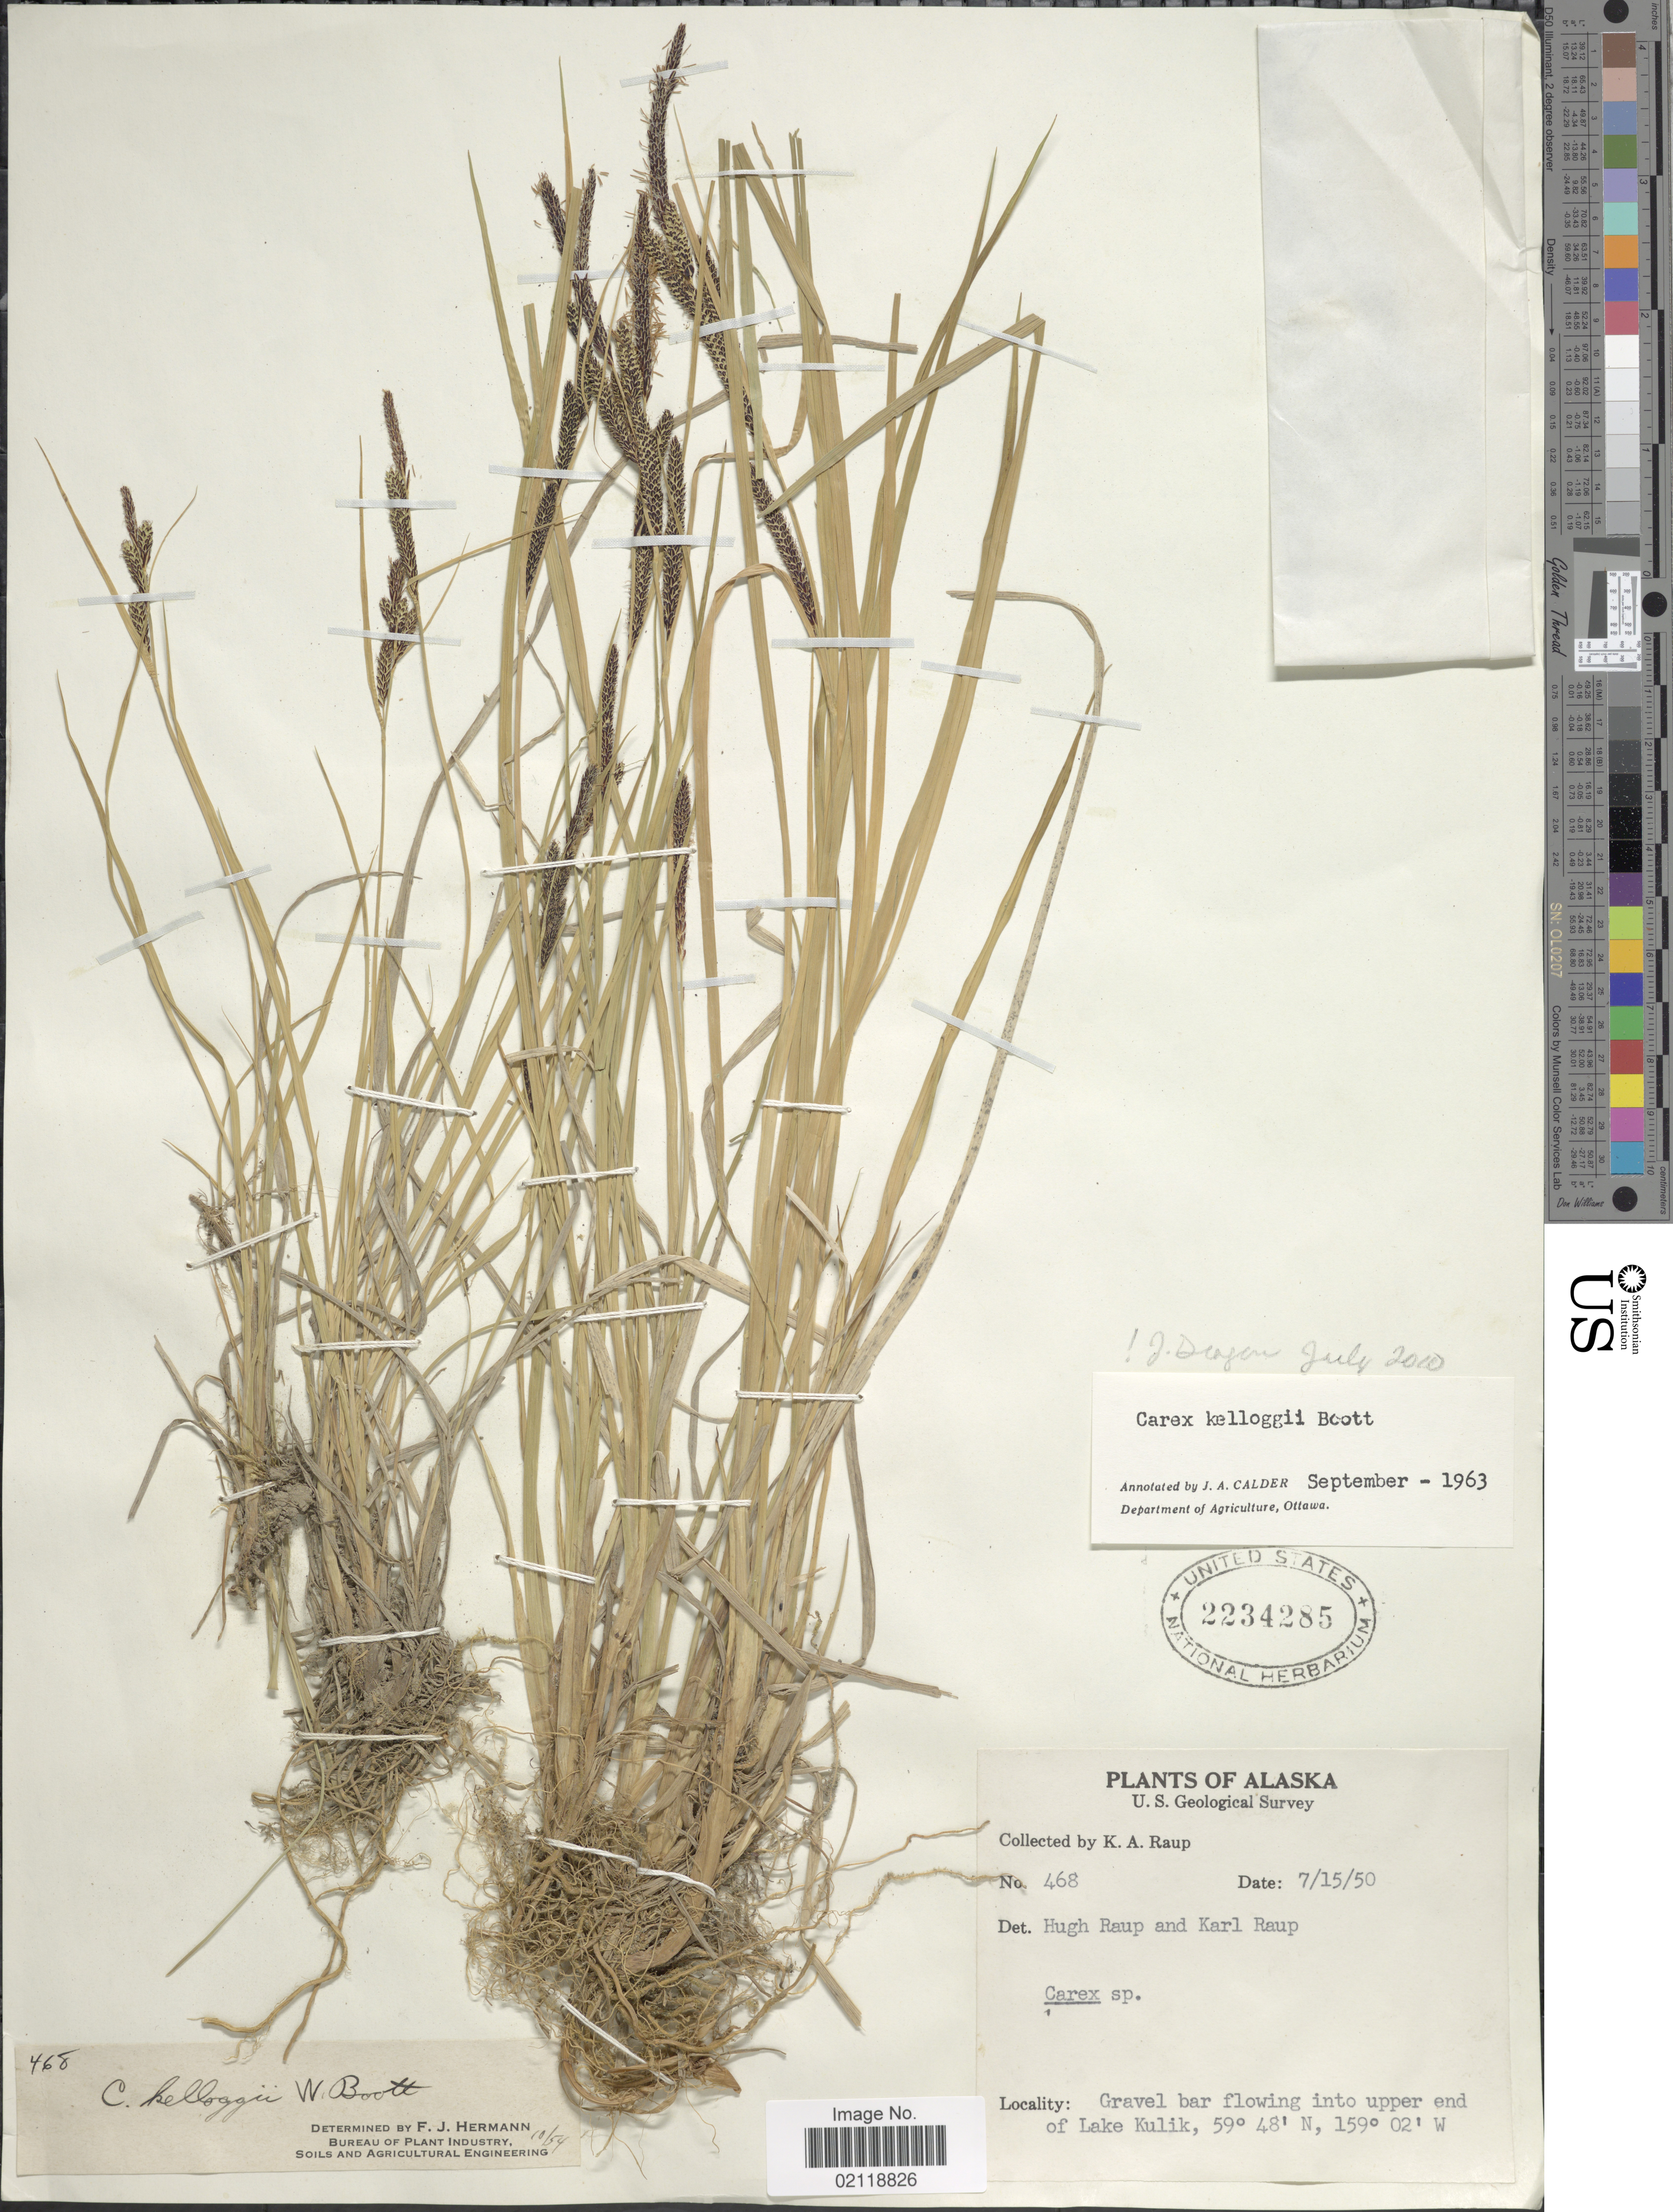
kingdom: Plantae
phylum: Tracheophyta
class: Liliopsida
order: Poales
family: Cyperaceae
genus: Carex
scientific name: Carex kelloggii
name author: W. Boott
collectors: K. Raup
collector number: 468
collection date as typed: Transcribed d/m/y: 15/7/50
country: United States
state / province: Alaska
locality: Gravel bar flowing into upper end of Lake Kulik.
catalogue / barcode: US 2234285